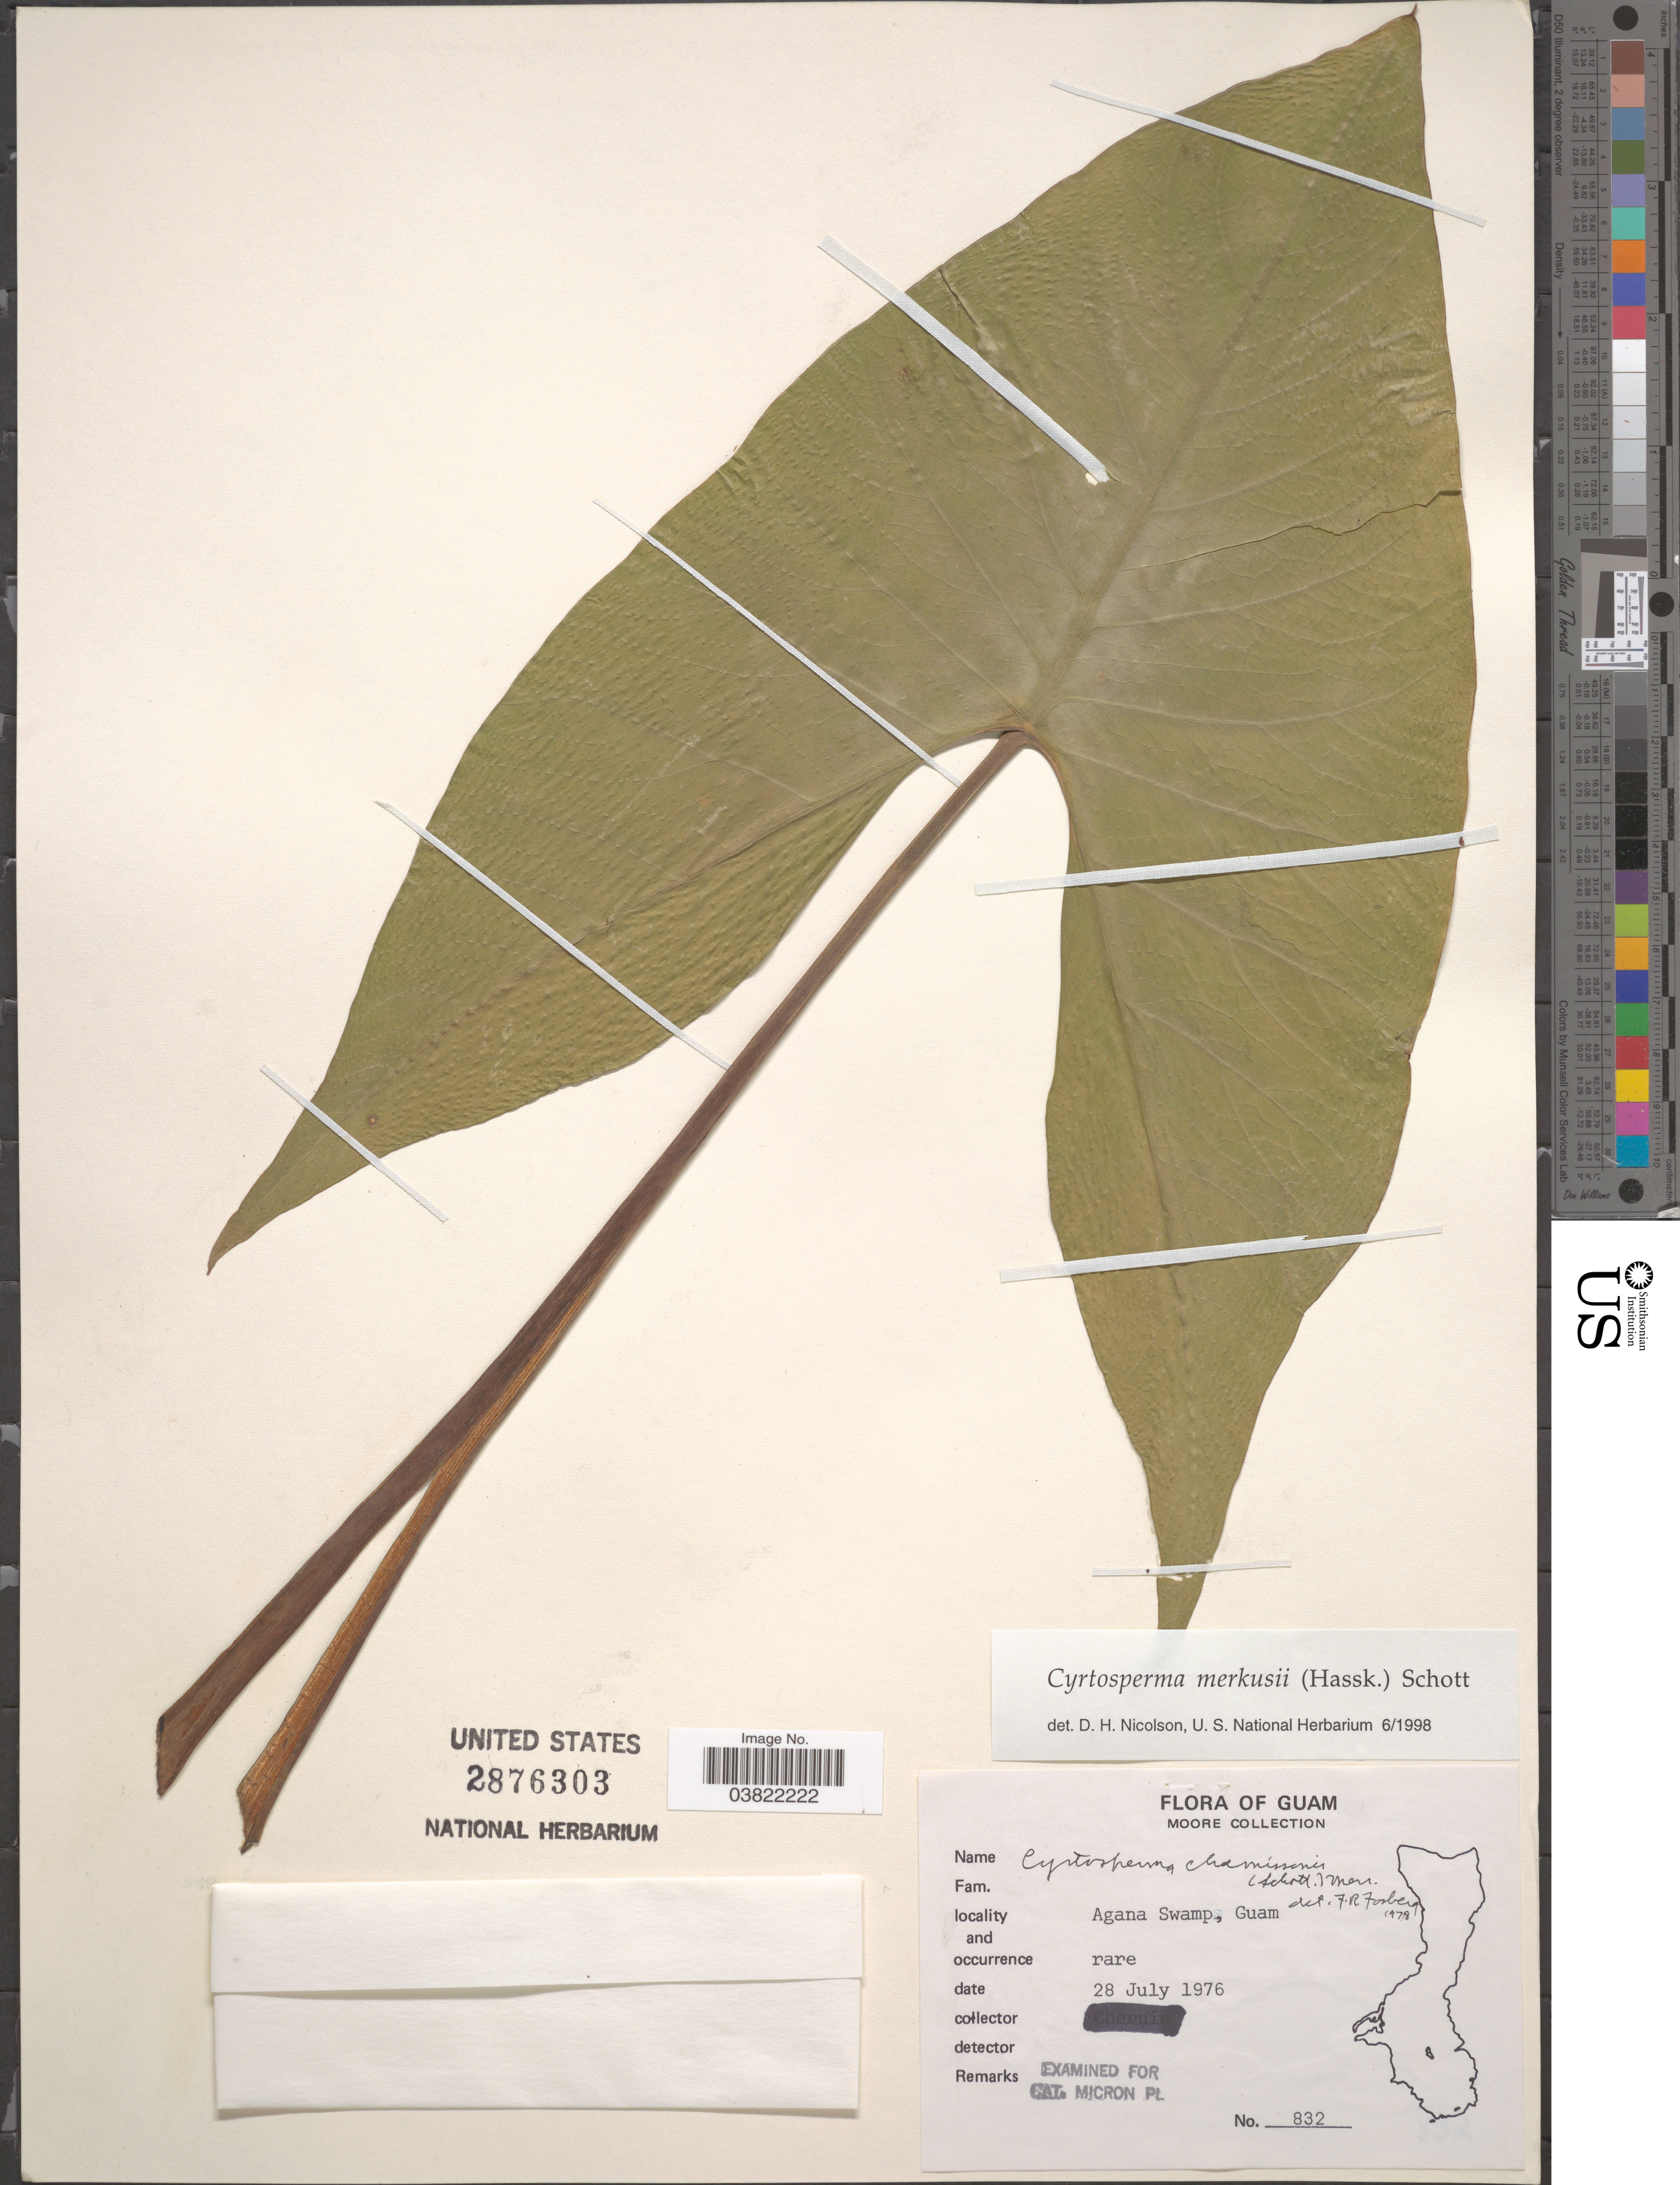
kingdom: Plantae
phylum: Tracheophyta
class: Liliopsida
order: Alismatales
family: Araceae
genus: Cyrtosperma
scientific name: Cyrtosperma merkusii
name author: (Hassk.) Schott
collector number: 832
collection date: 1976-07-28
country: Guam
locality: Agana Swamp.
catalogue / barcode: US 2876303